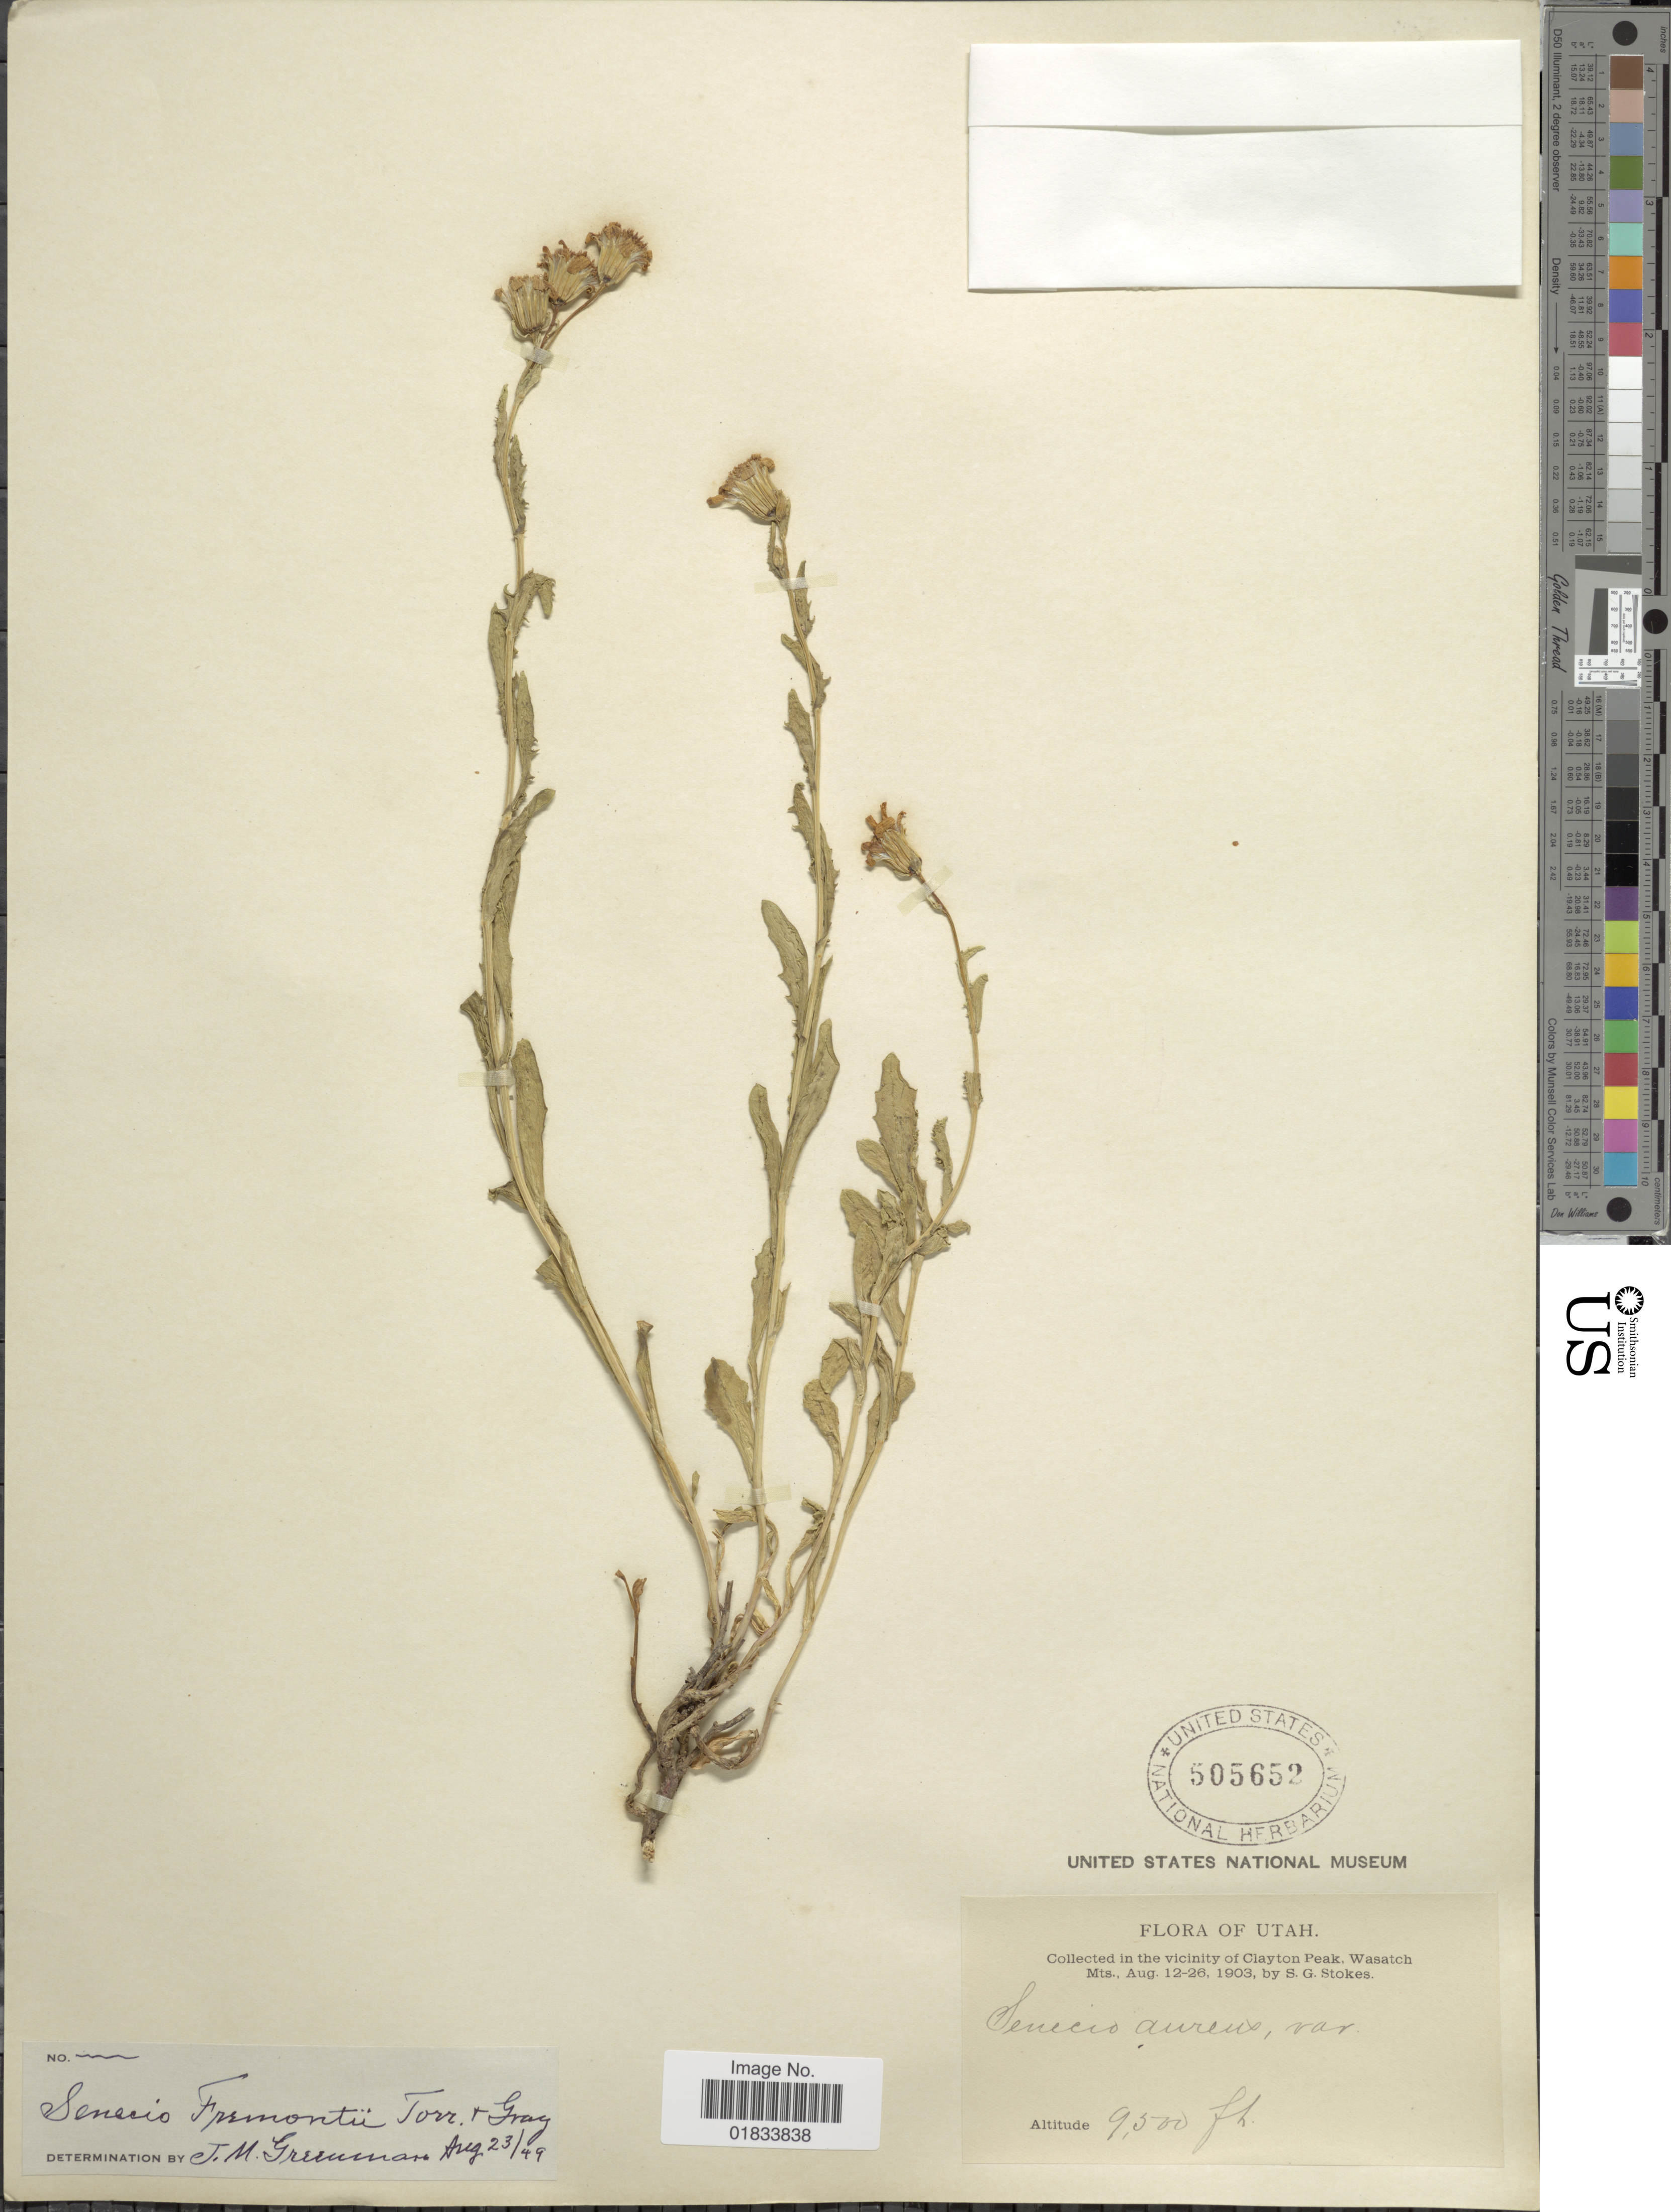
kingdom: Plantae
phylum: Tracheophyta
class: Magnoliopsida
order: Asterales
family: Asteraceae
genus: Senecio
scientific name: Senecio fremontii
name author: Torr. & A. Gray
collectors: S. G. Stokes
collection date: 1903-08-12/1903-08-26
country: United States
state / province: Utah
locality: Vicinity of Clayton Peak, Wasatch Mts.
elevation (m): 2896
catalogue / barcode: US 505652